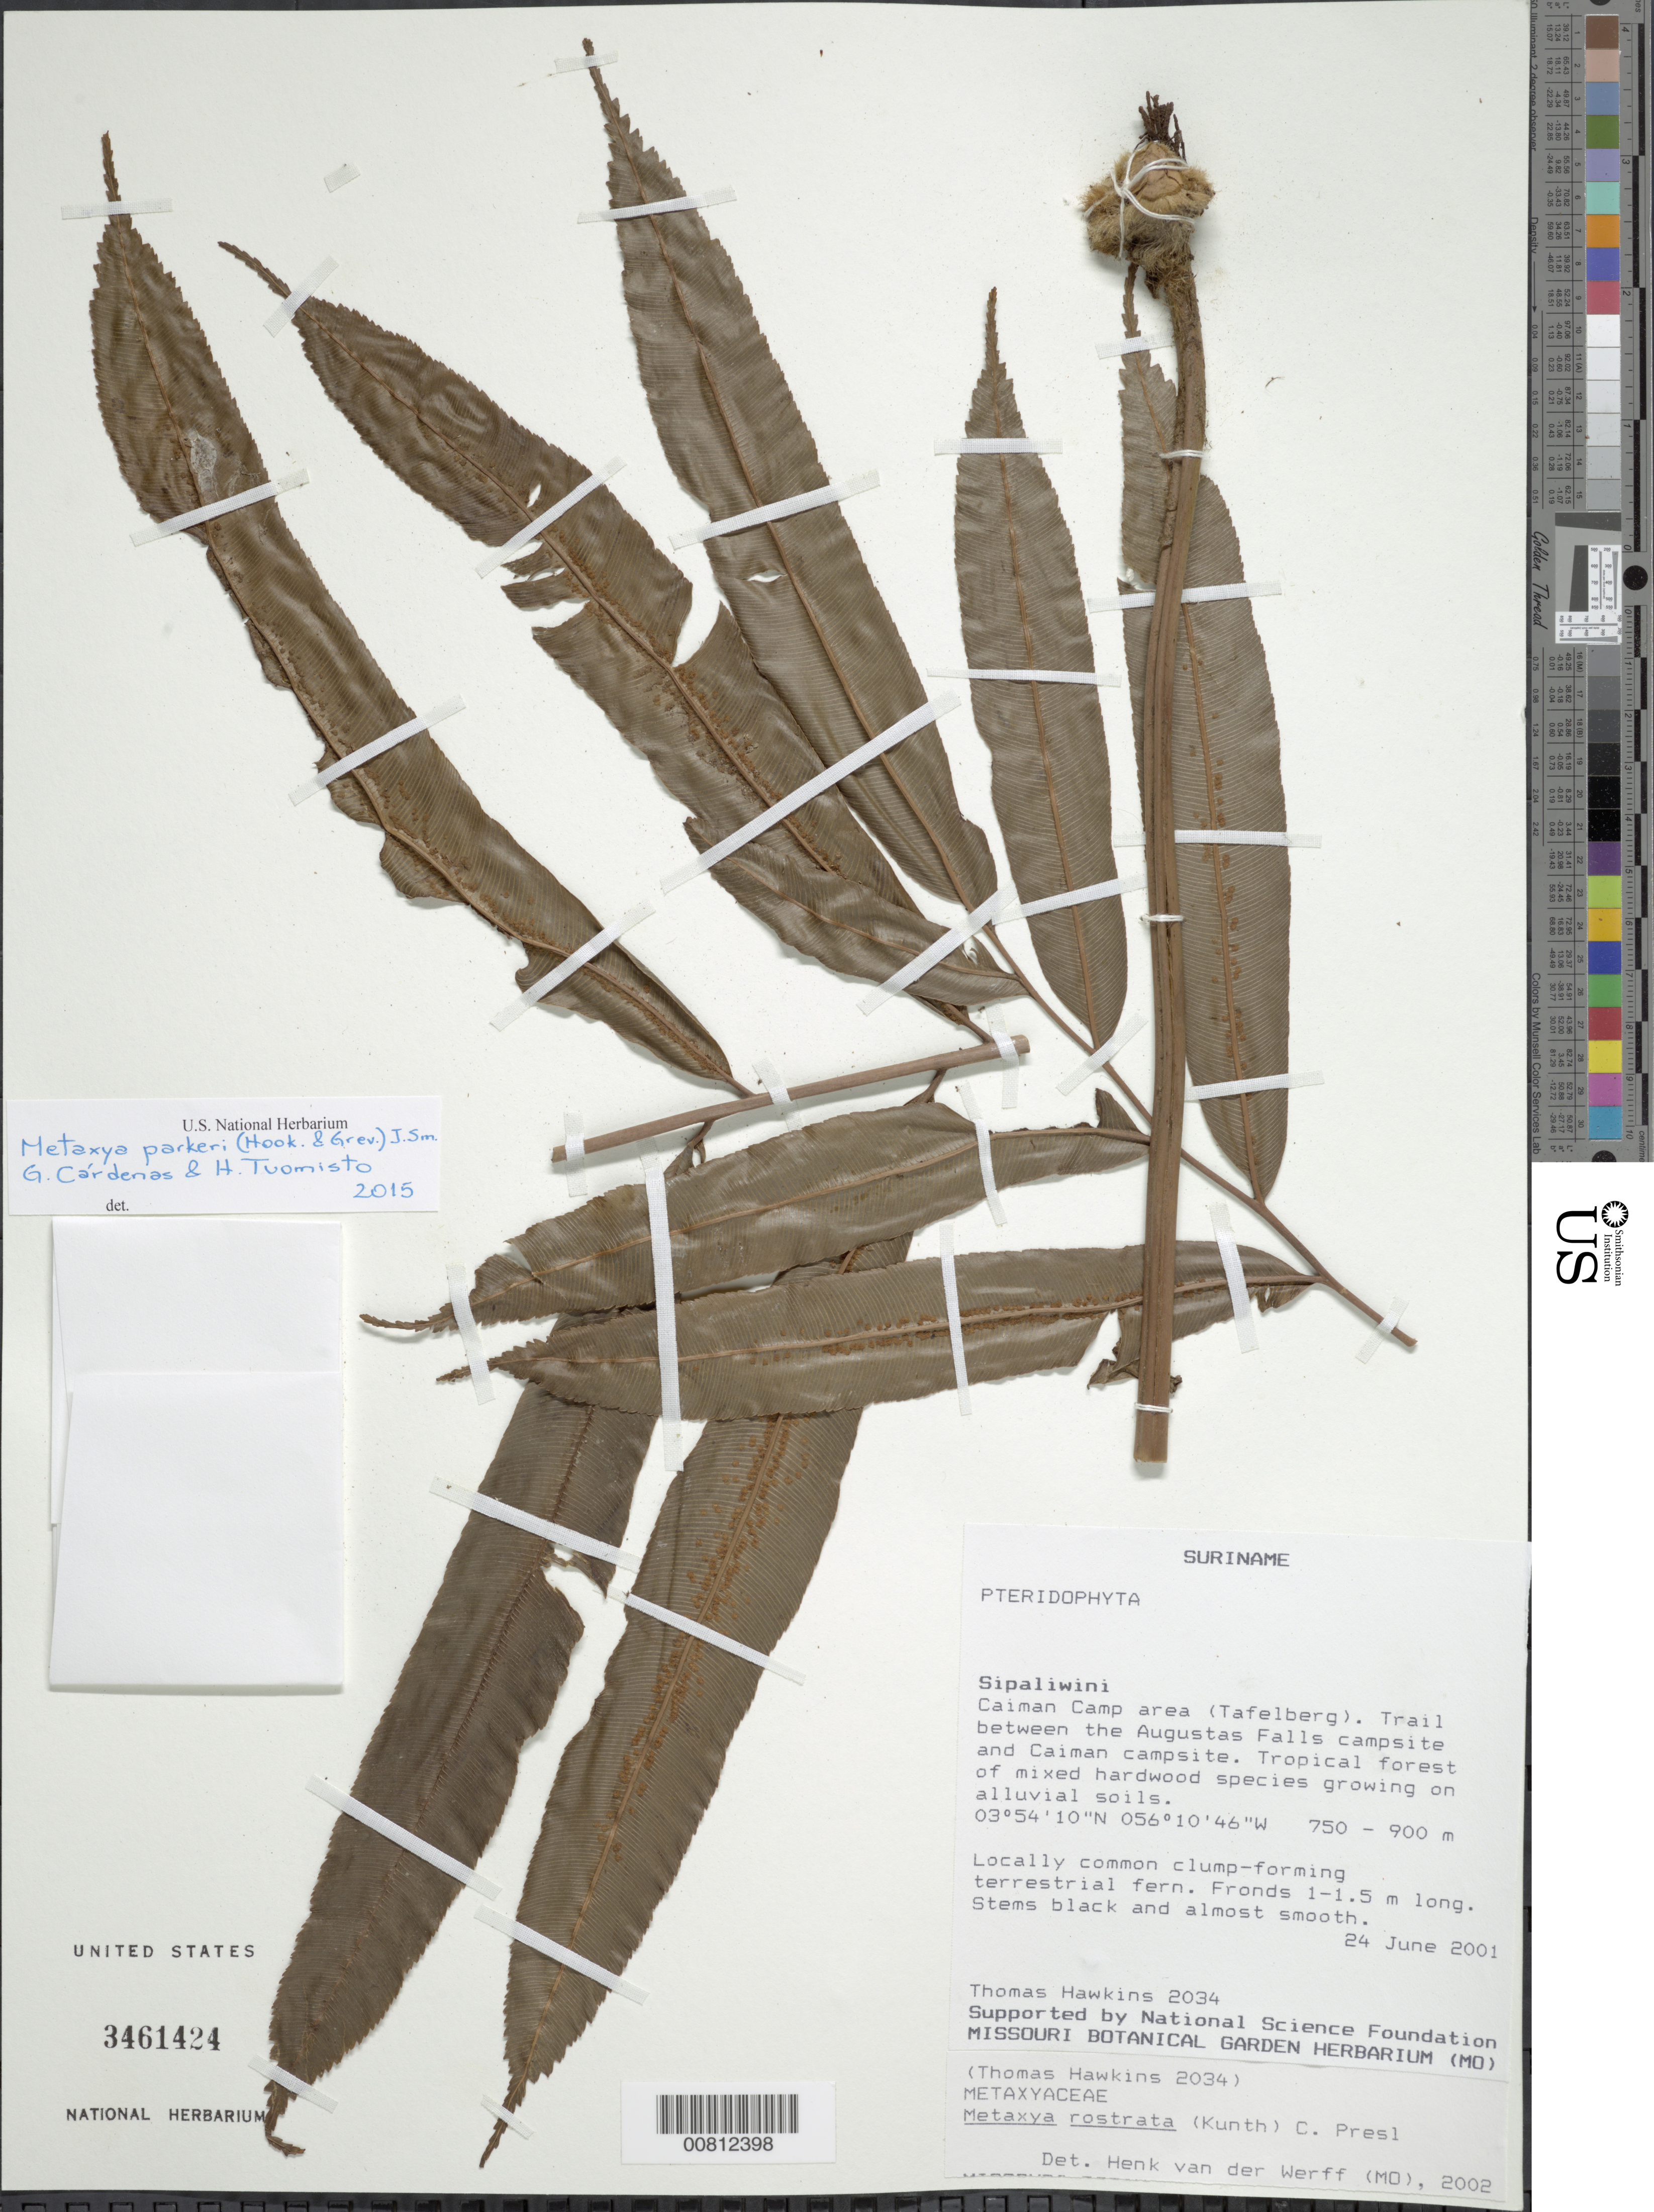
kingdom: Plantae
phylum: Tracheophyta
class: Polypodiopsida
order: Cyatheales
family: Metaxyaceae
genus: Metaxya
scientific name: Metaxya parkeri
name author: (Hook. & Grev.) J. Sm.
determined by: Cárdenas, G.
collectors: T. Hawkins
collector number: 2034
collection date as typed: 24-Jun-01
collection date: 2001-06-24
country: Suriname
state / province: Sipaliwini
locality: Tafelberg (Table Mountain), Caiman Camp area, trail between the Augustas Falls campsite and Caiman campsite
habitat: Tropical forest of mixed hardwood species growing on alluvial soils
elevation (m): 750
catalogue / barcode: US 3461424